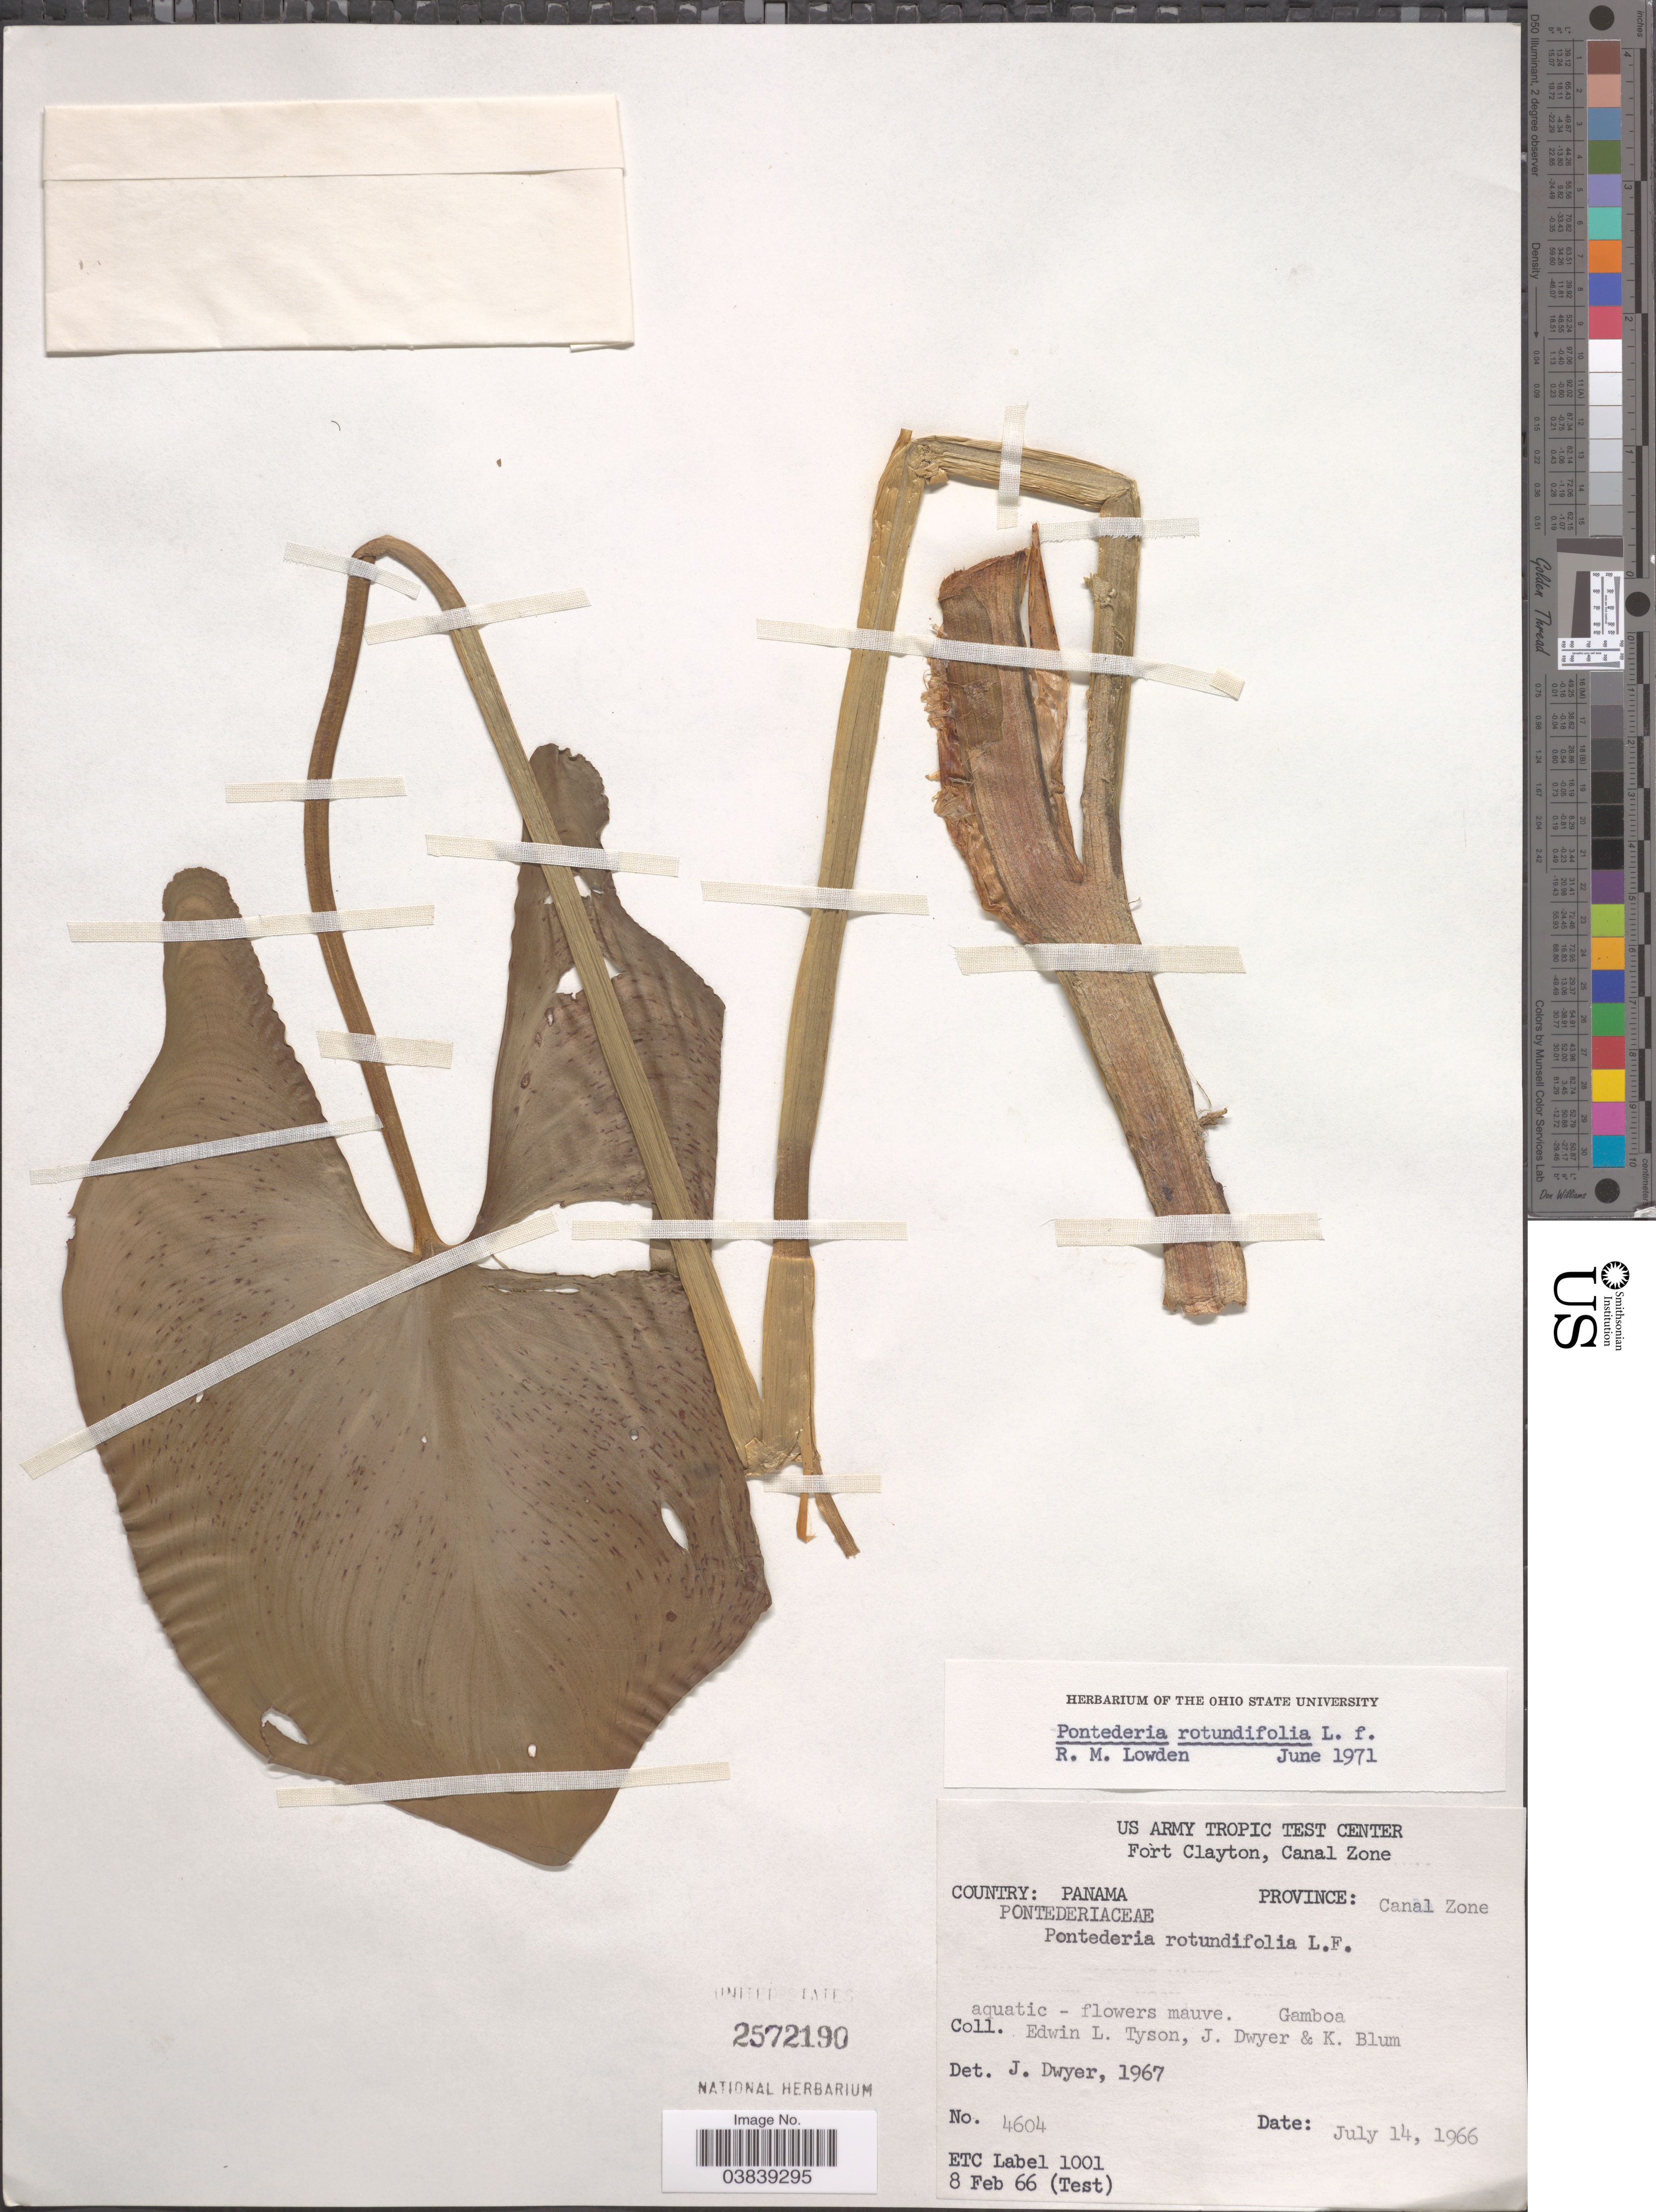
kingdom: Plantae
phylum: Tracheophyta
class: Liliopsida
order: Commelinales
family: Pontederiaceae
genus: Pontederia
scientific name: Pontederia rotundifolia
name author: L. f.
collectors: E. L. Tyson, J. Dwyer & K. Blum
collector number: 4604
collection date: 1966-07-14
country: Panama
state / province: Colón / Panamá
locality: Fort Clayton. Province: Canal Zone.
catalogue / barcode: US 2572190